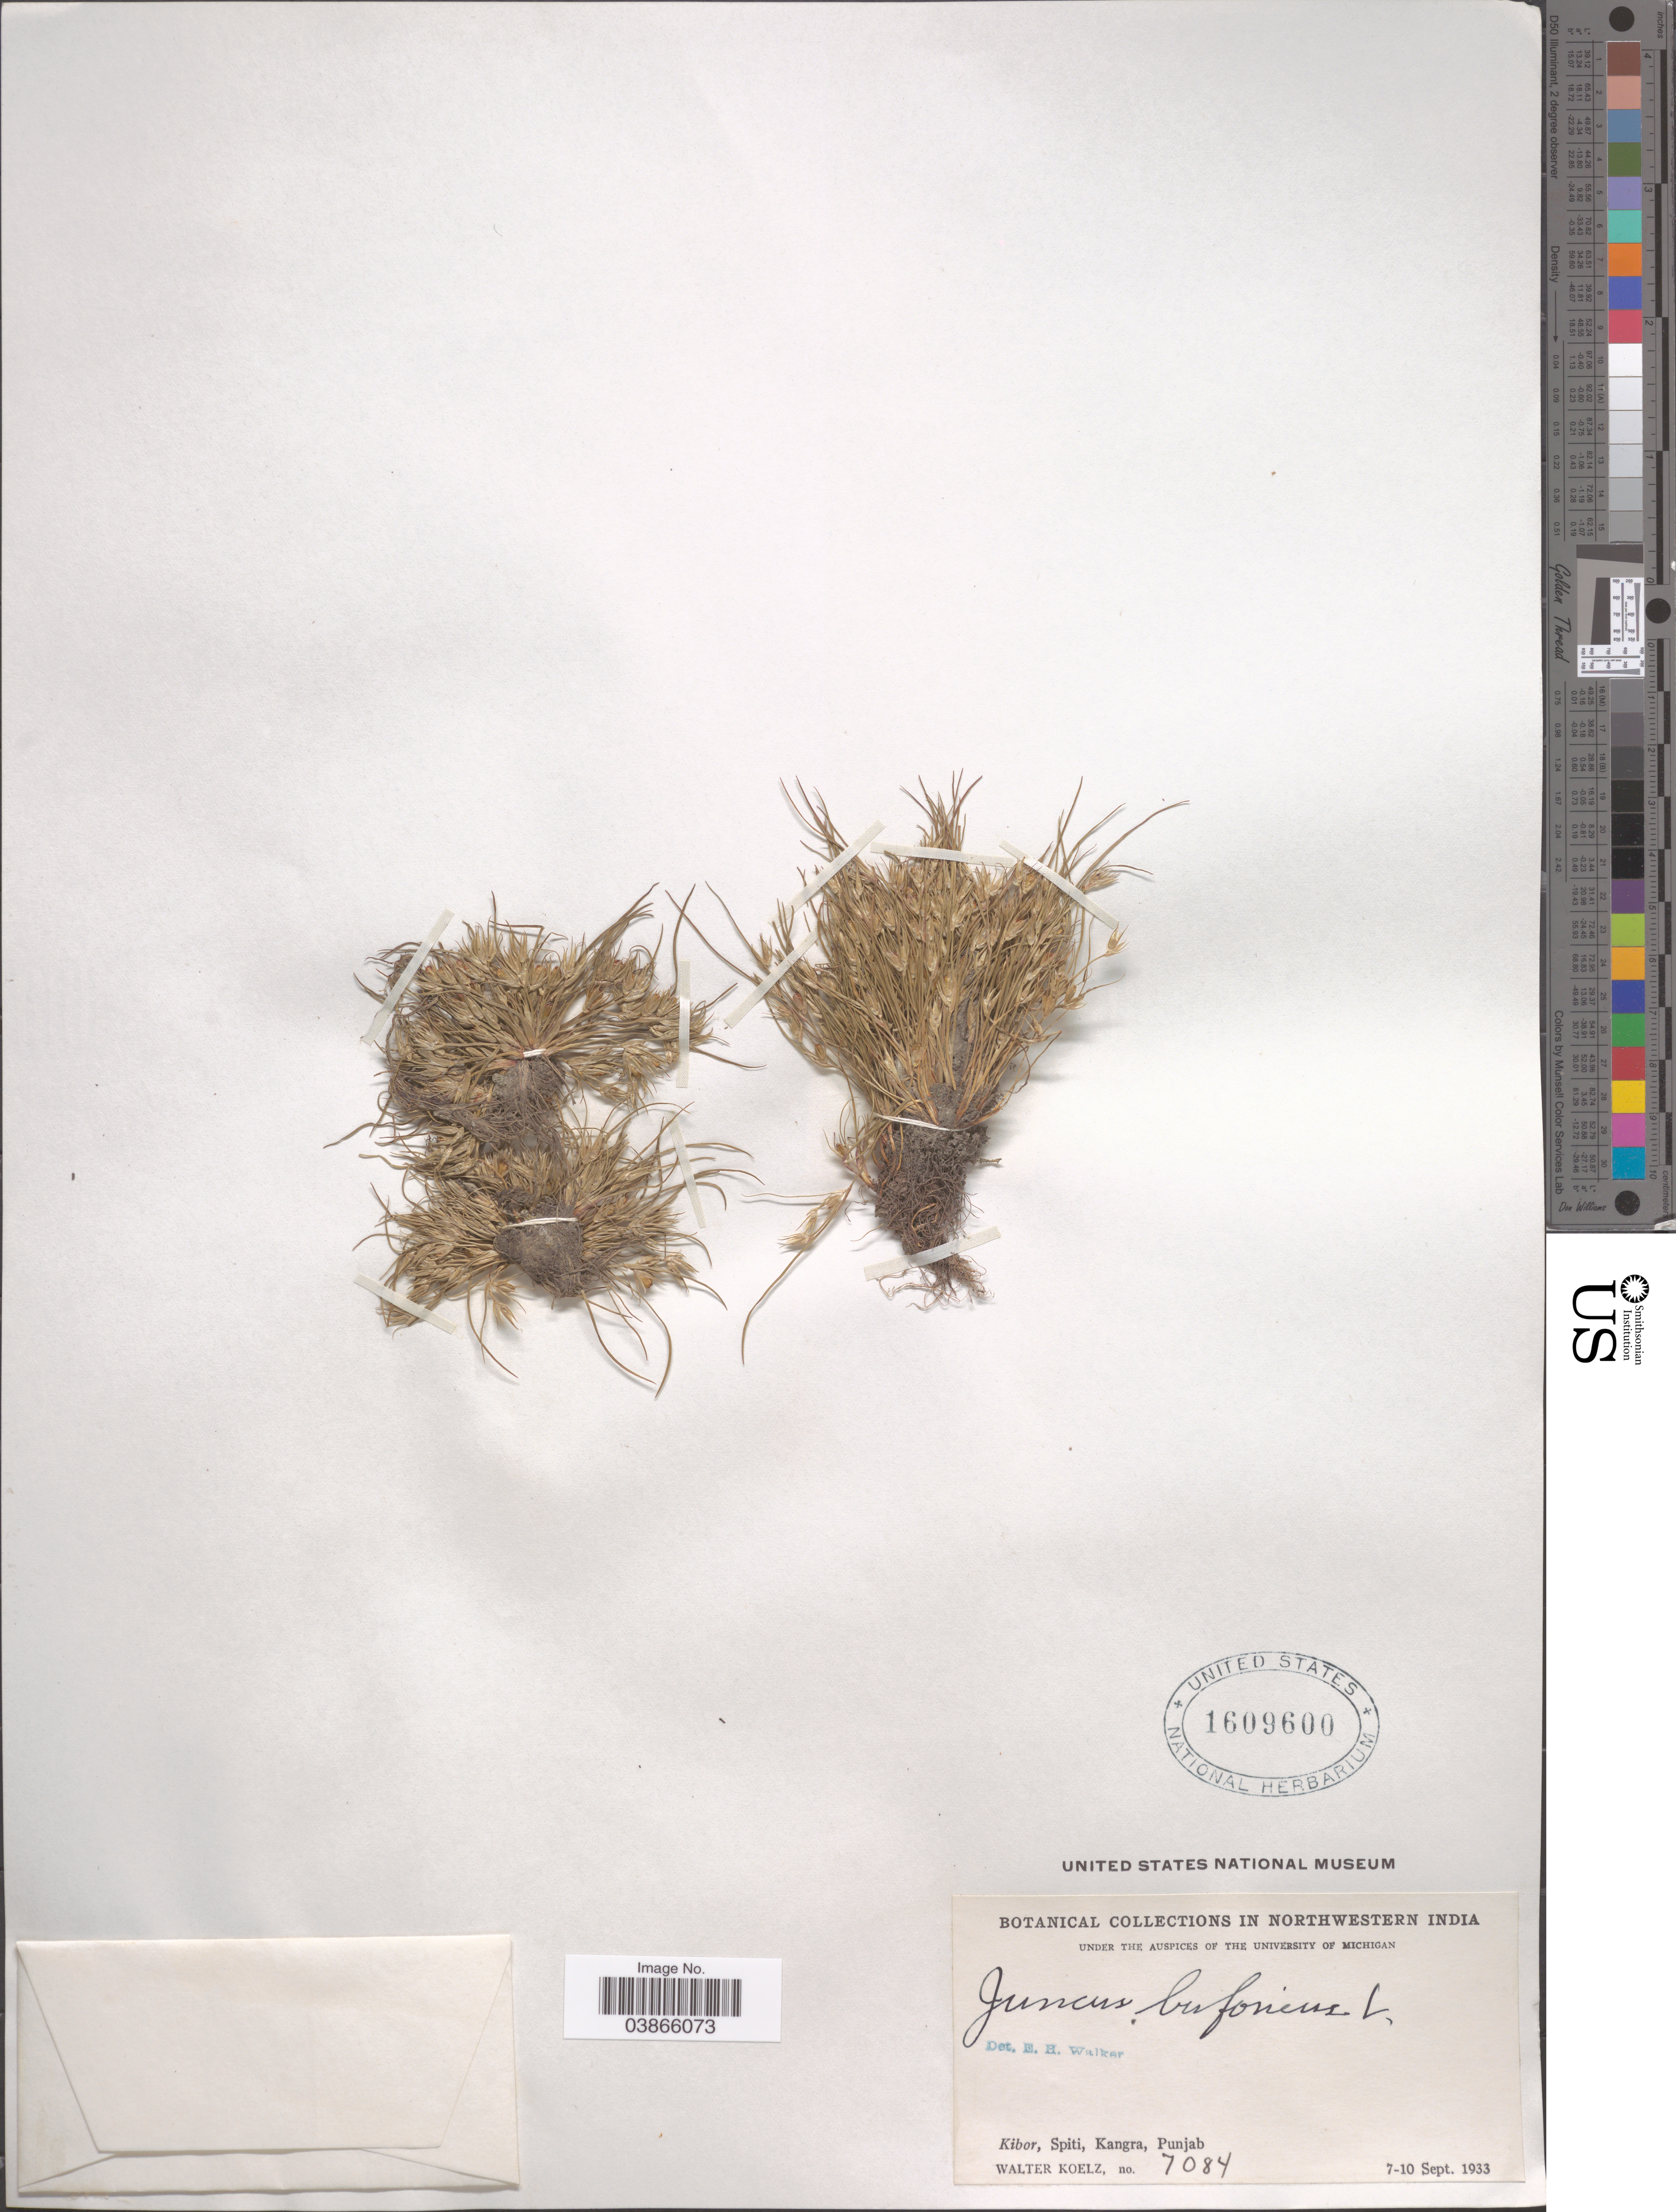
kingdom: Plantae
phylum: Tracheophyta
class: Liliopsida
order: Poales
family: Juncaceae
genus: Juncus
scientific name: Juncus bufonius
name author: L.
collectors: W. N. Koelz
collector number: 7084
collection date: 1933-09-07/1933-09-10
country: India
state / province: Punjab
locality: Northwestern India. Kibor, Spiti, Kangra.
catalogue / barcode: US 1609600